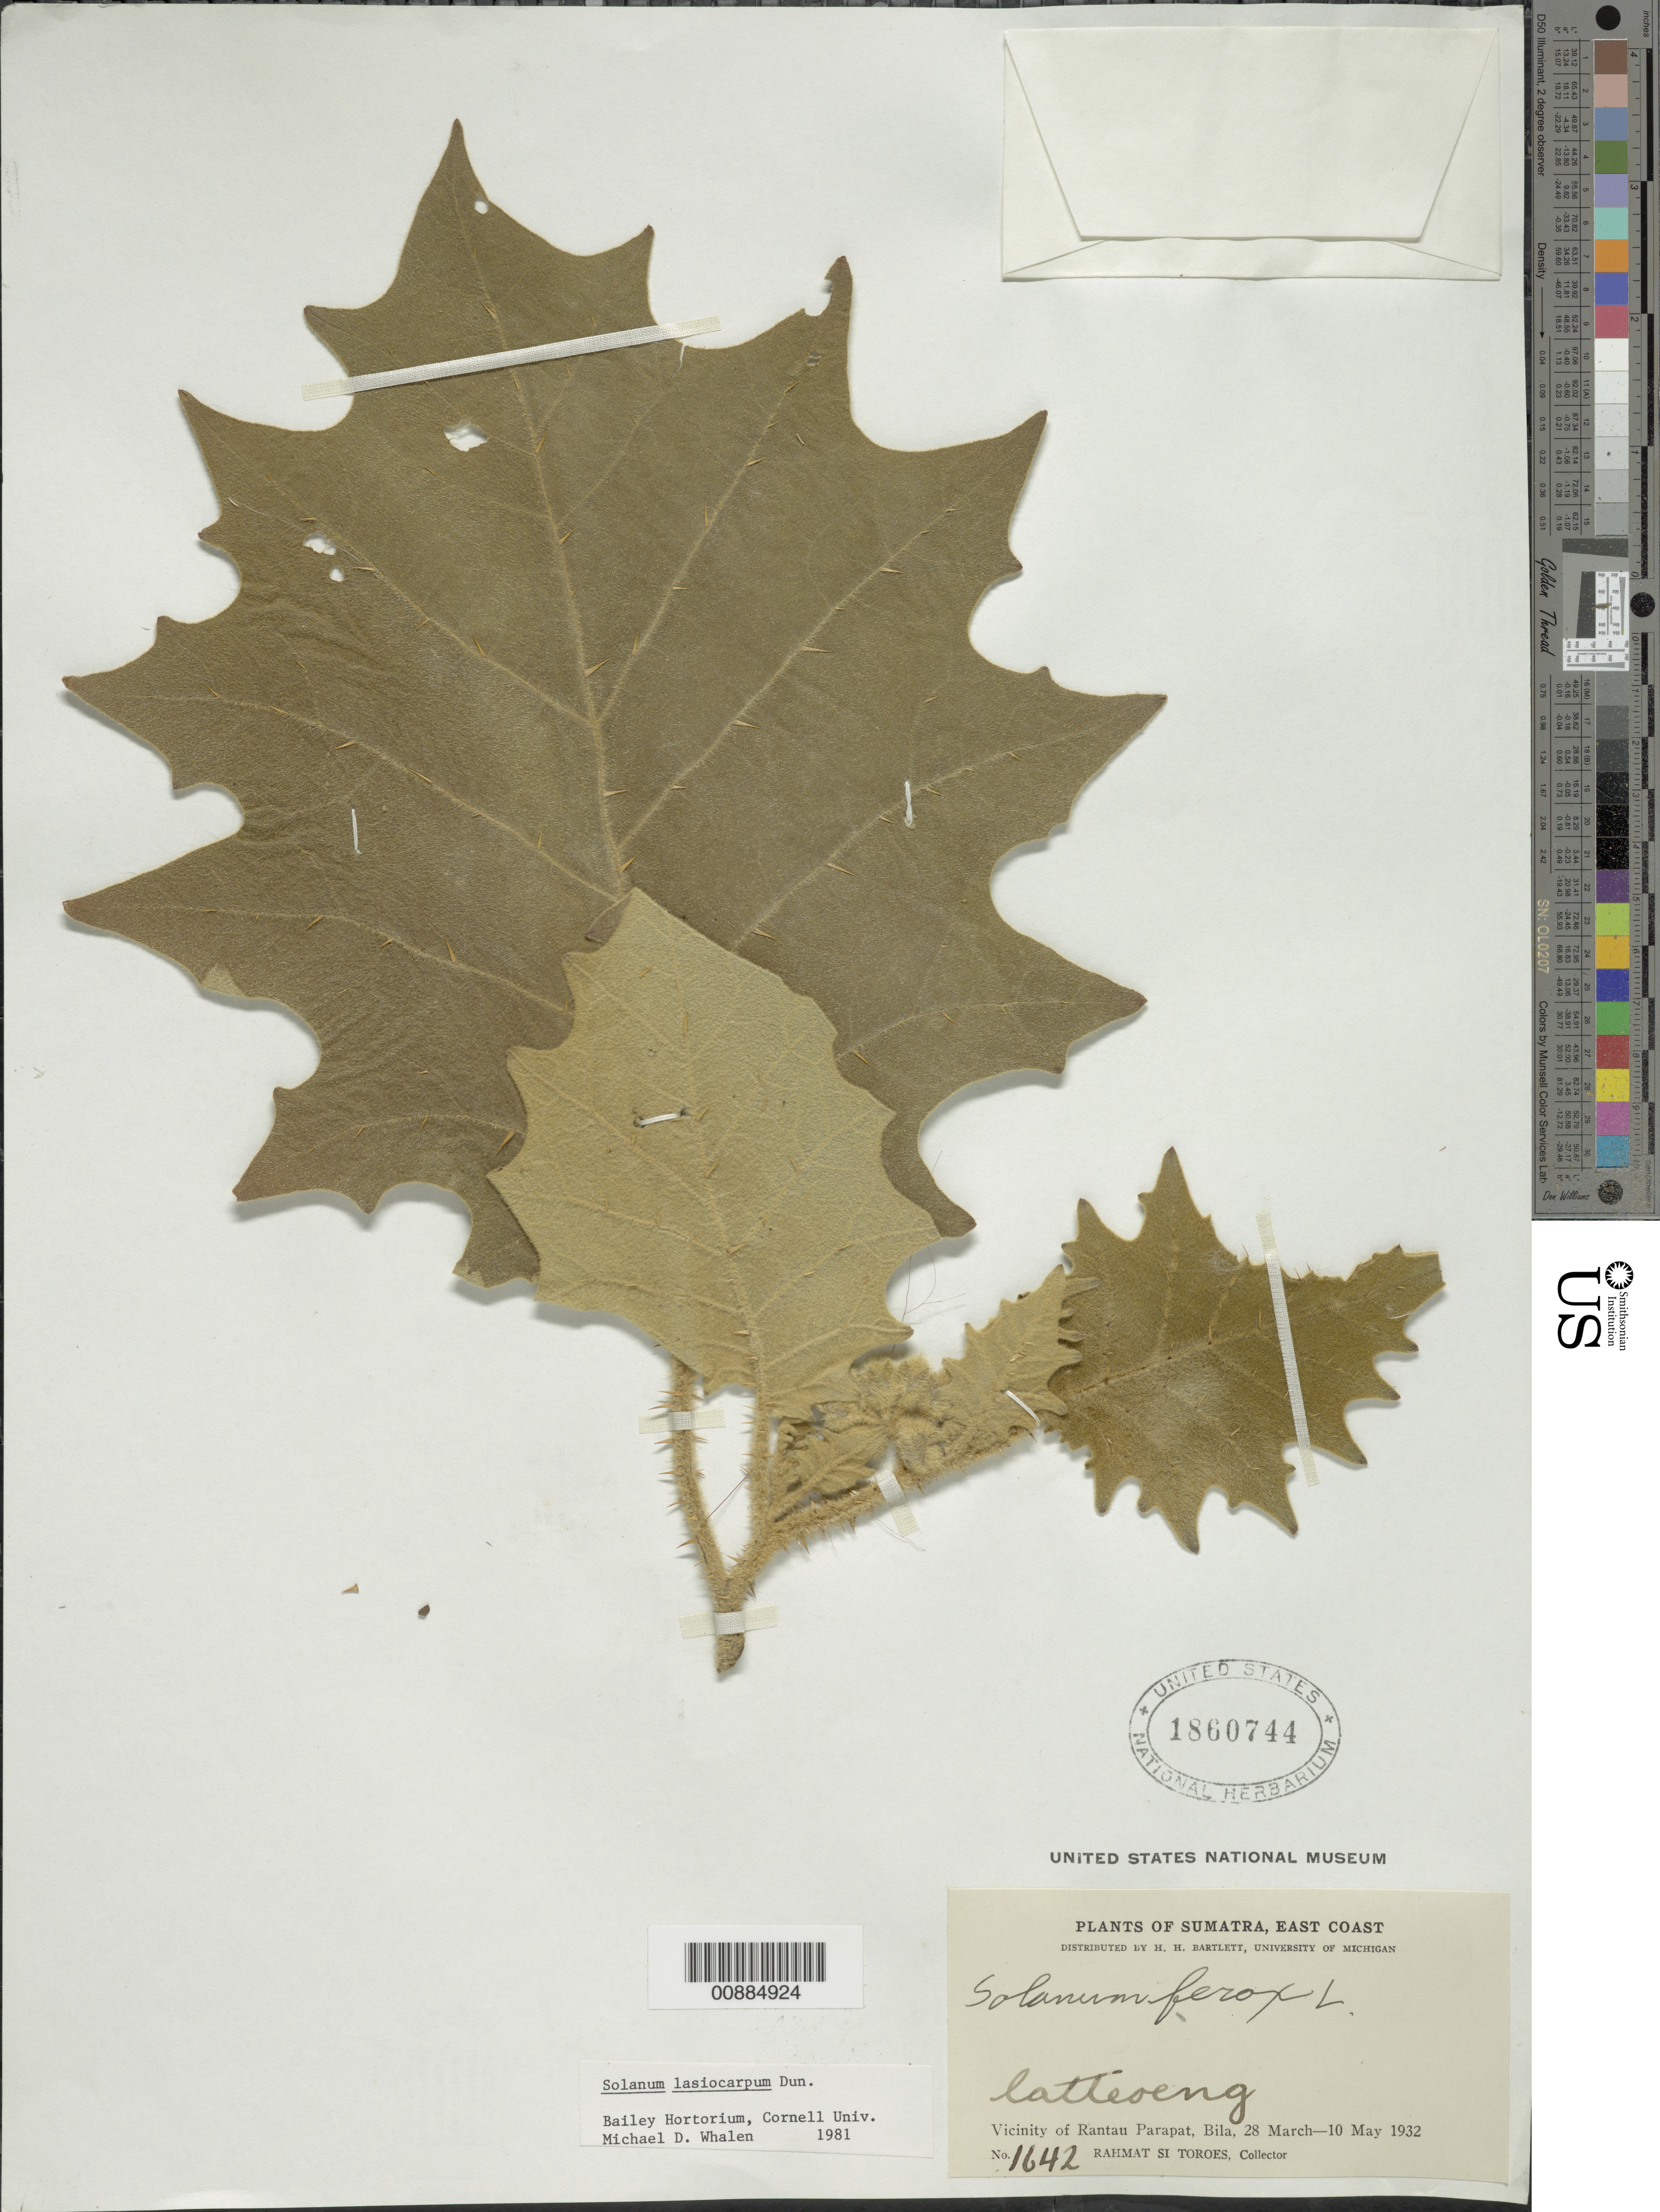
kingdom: Plantae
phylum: Tracheophyta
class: Magnoliopsida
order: Solanales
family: Solanaceae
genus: Solanum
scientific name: Solanum lasiocarpum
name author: Dunal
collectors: Rahmat Si Boeea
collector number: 1642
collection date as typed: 28 Mar 1932 to 10 May 1932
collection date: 1932-03-28/1932-05-10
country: Indonesia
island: Sumatra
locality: Vicinity of Rantau Parapat, Bila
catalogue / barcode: US 1860744